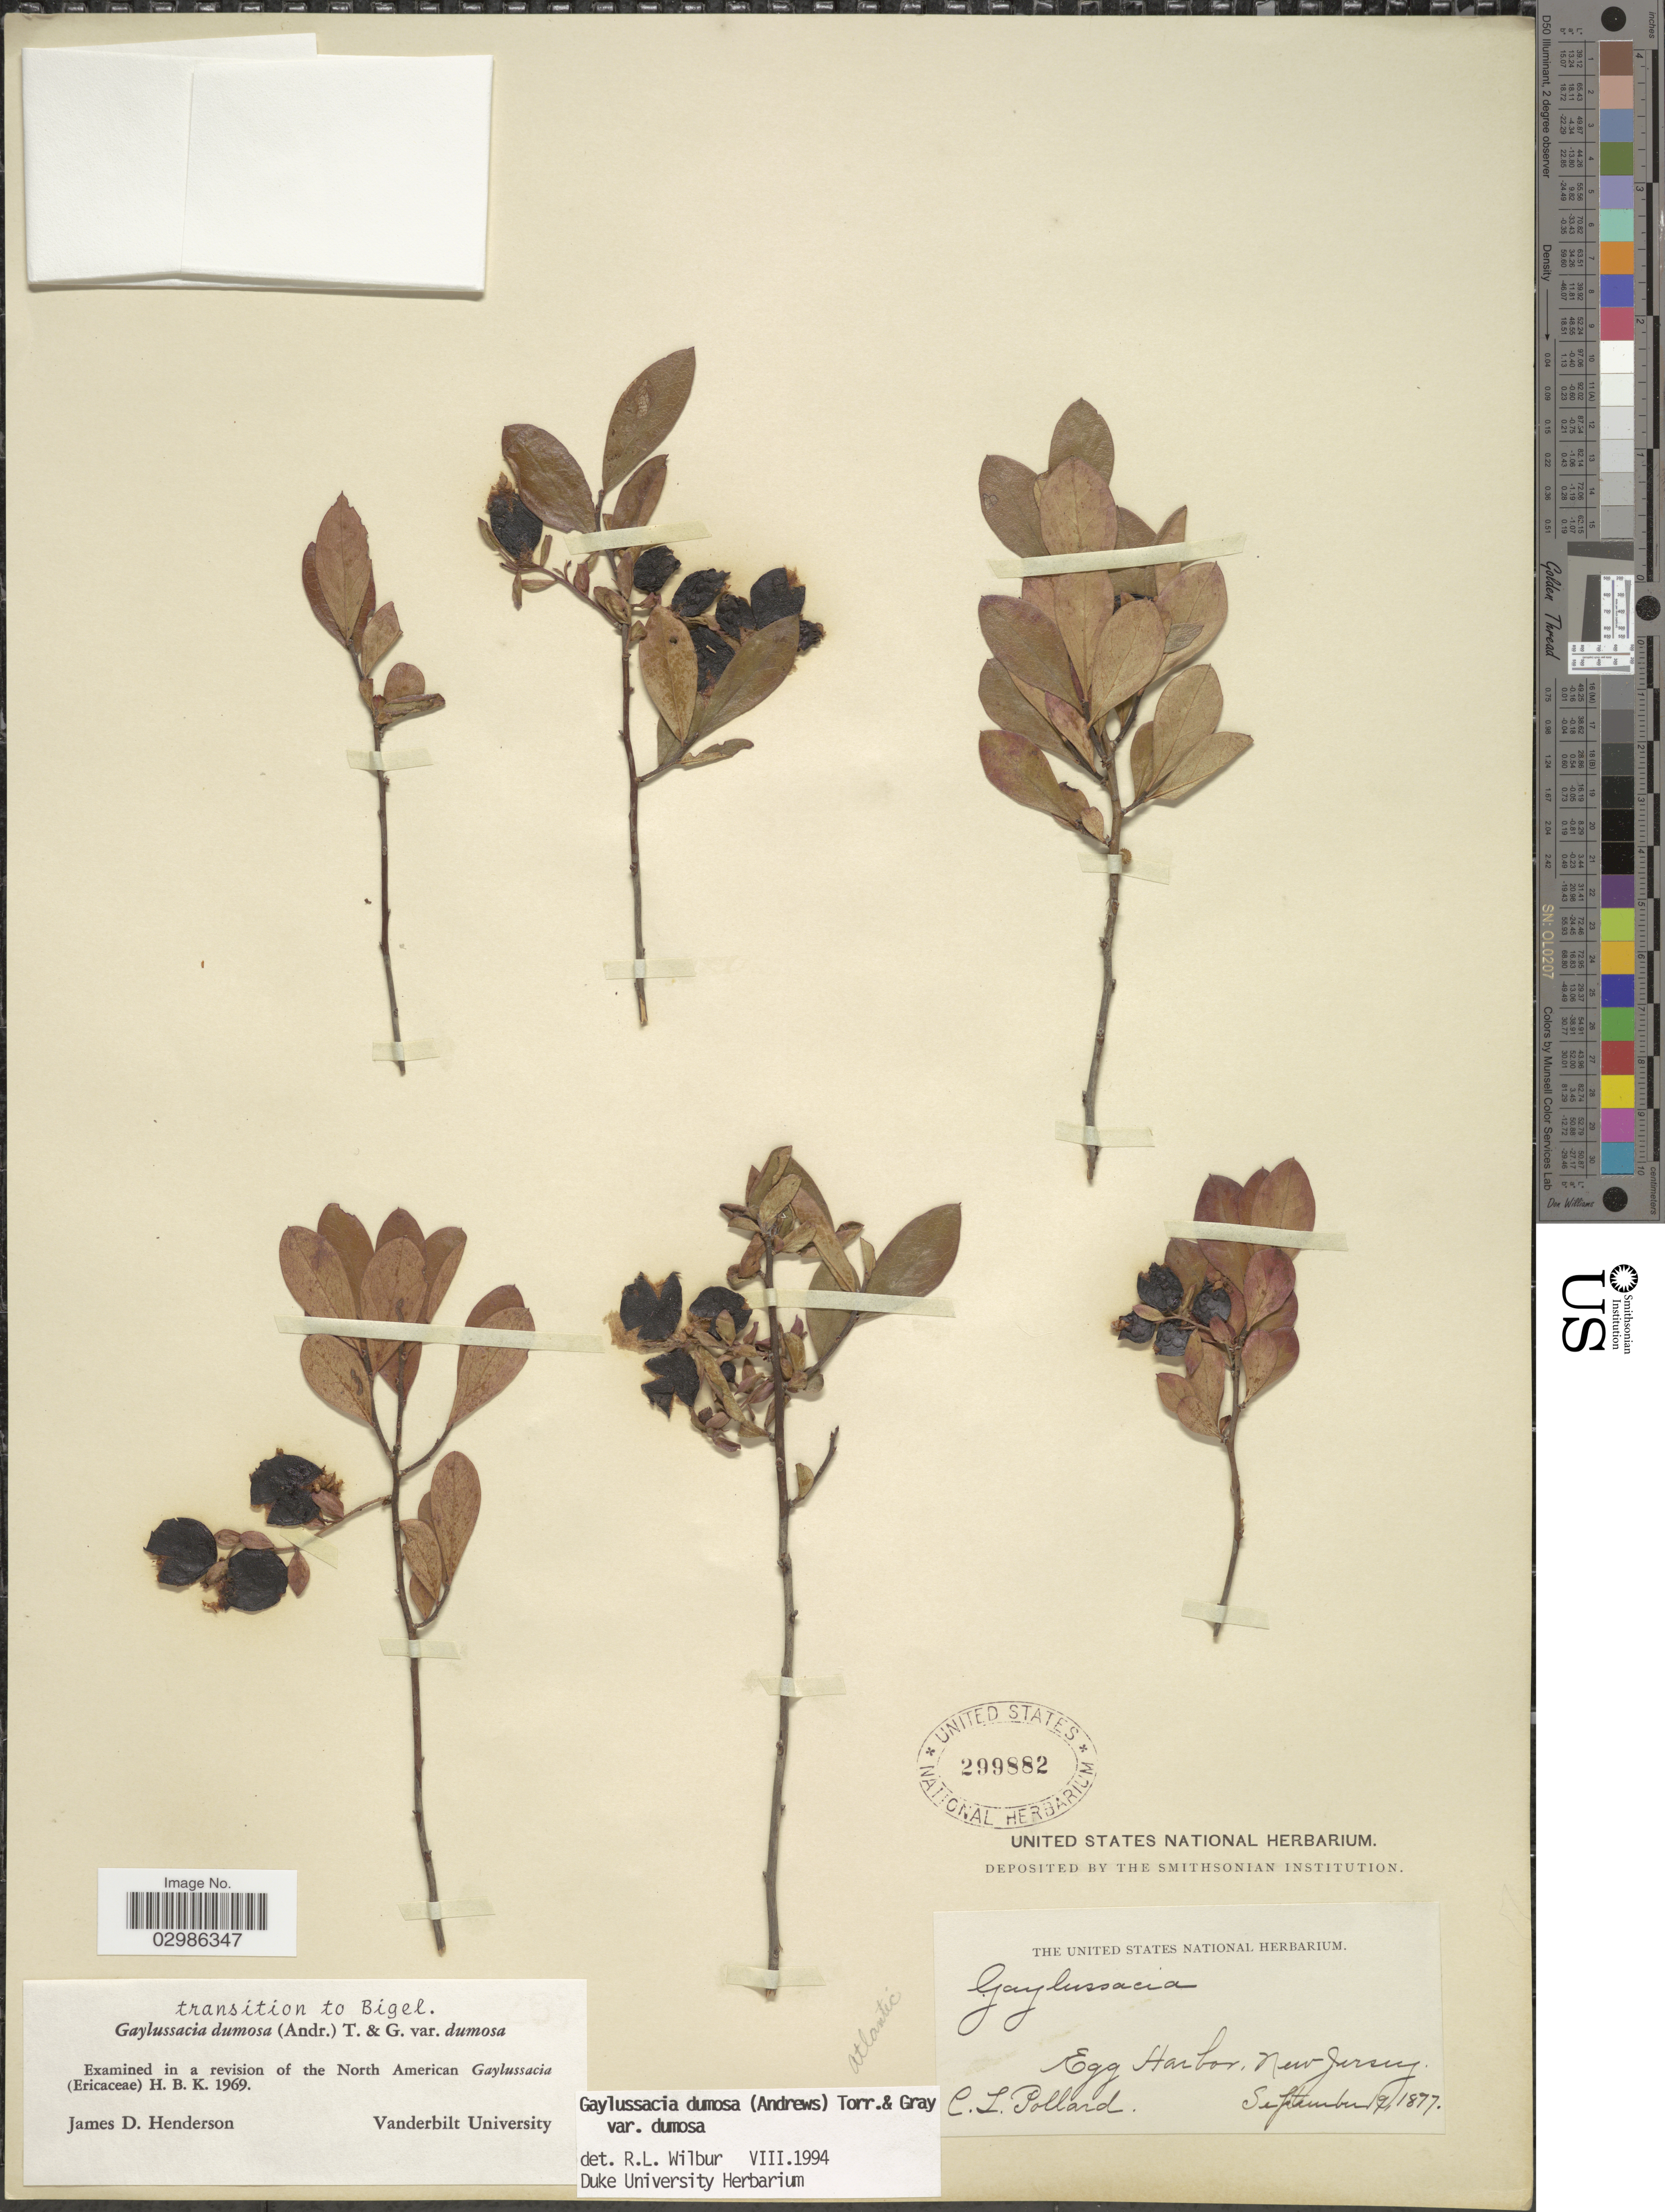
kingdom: Plantae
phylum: Tracheophyta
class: Magnoliopsida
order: Ericales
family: Ericaceae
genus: Gaylussacia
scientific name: Gaylussacia dumosa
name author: (Andrews) Torr. & A. Gray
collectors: C. L. Pollard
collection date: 1877-09-19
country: United States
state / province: New Jersey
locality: Egg Harbor, Atlantic.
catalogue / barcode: US 299882